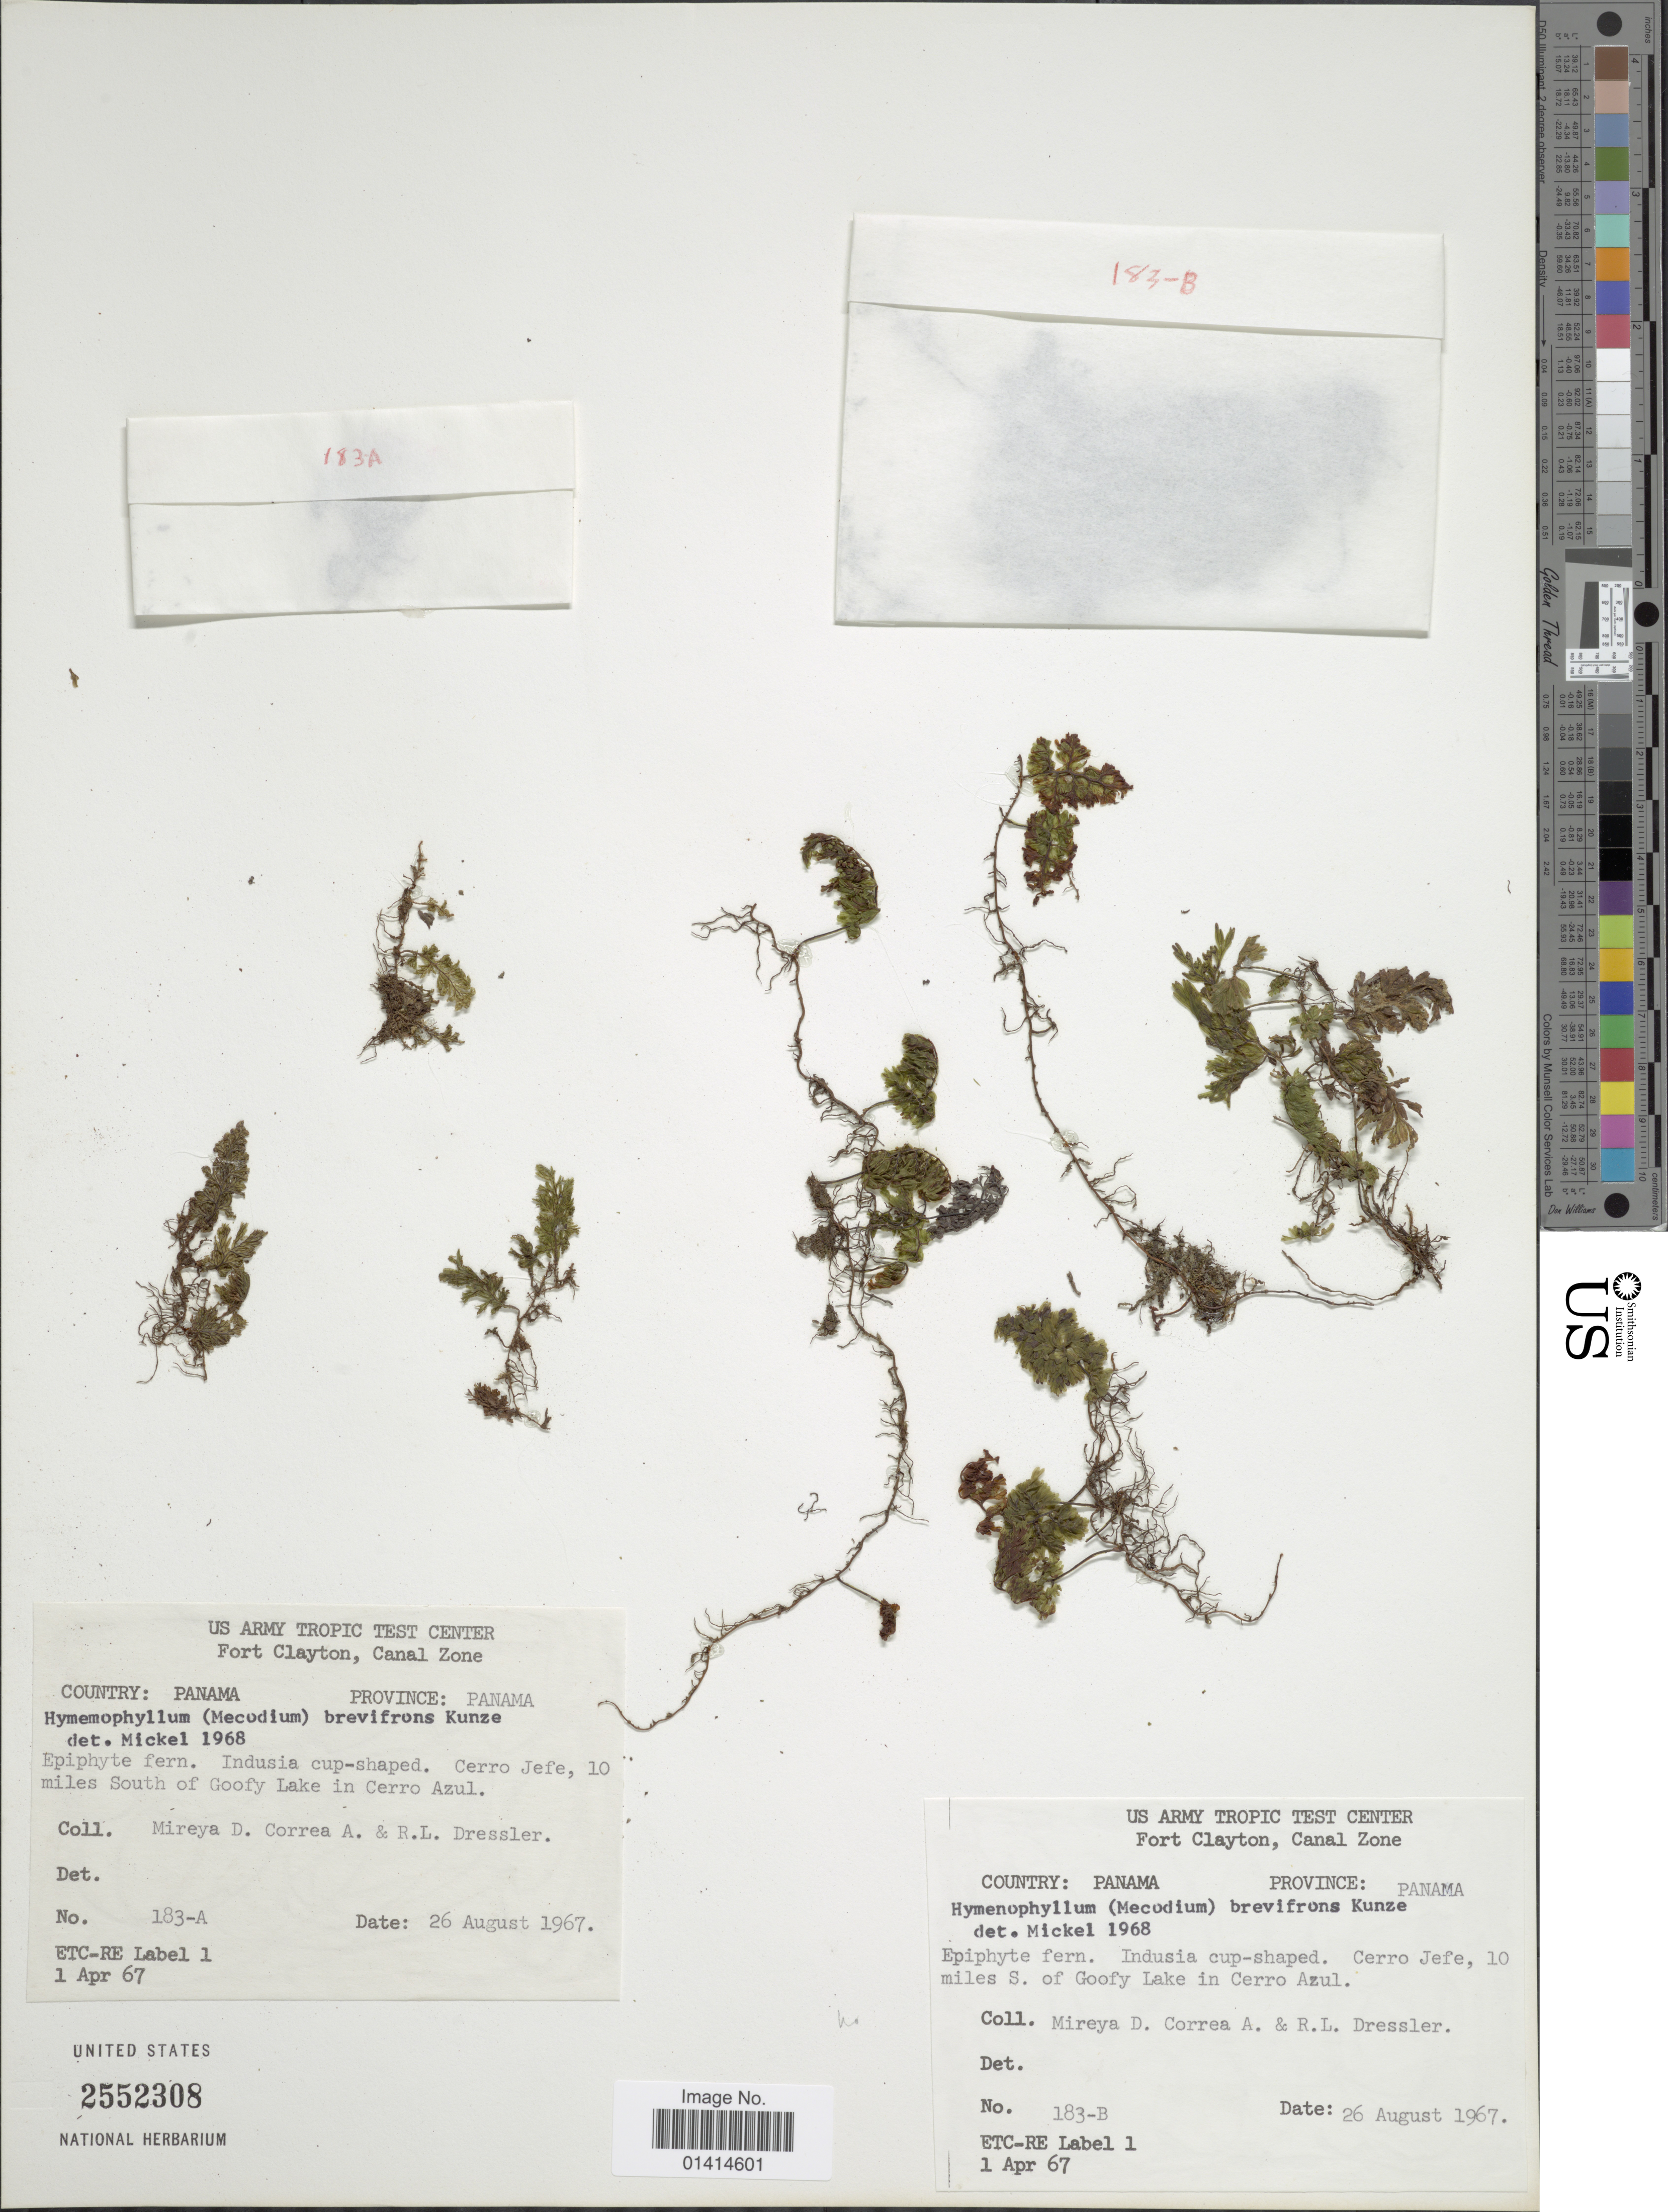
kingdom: Plantae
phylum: Tracheophyta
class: Polypodiopsida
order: Hymenophyllales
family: Hymenophyllaceae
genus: Hymenophyllum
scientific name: Hymenophyllum polyanthos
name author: (Sw.) Sw.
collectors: M. D. Corrêa-A. & R. Dressler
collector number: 183-A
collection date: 1967-08-26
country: Panama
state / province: Panamá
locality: Fort Clayton, Cerro Jefe, 10 miles South of Goofy Lake in Cerro Azul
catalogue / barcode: US 2552308